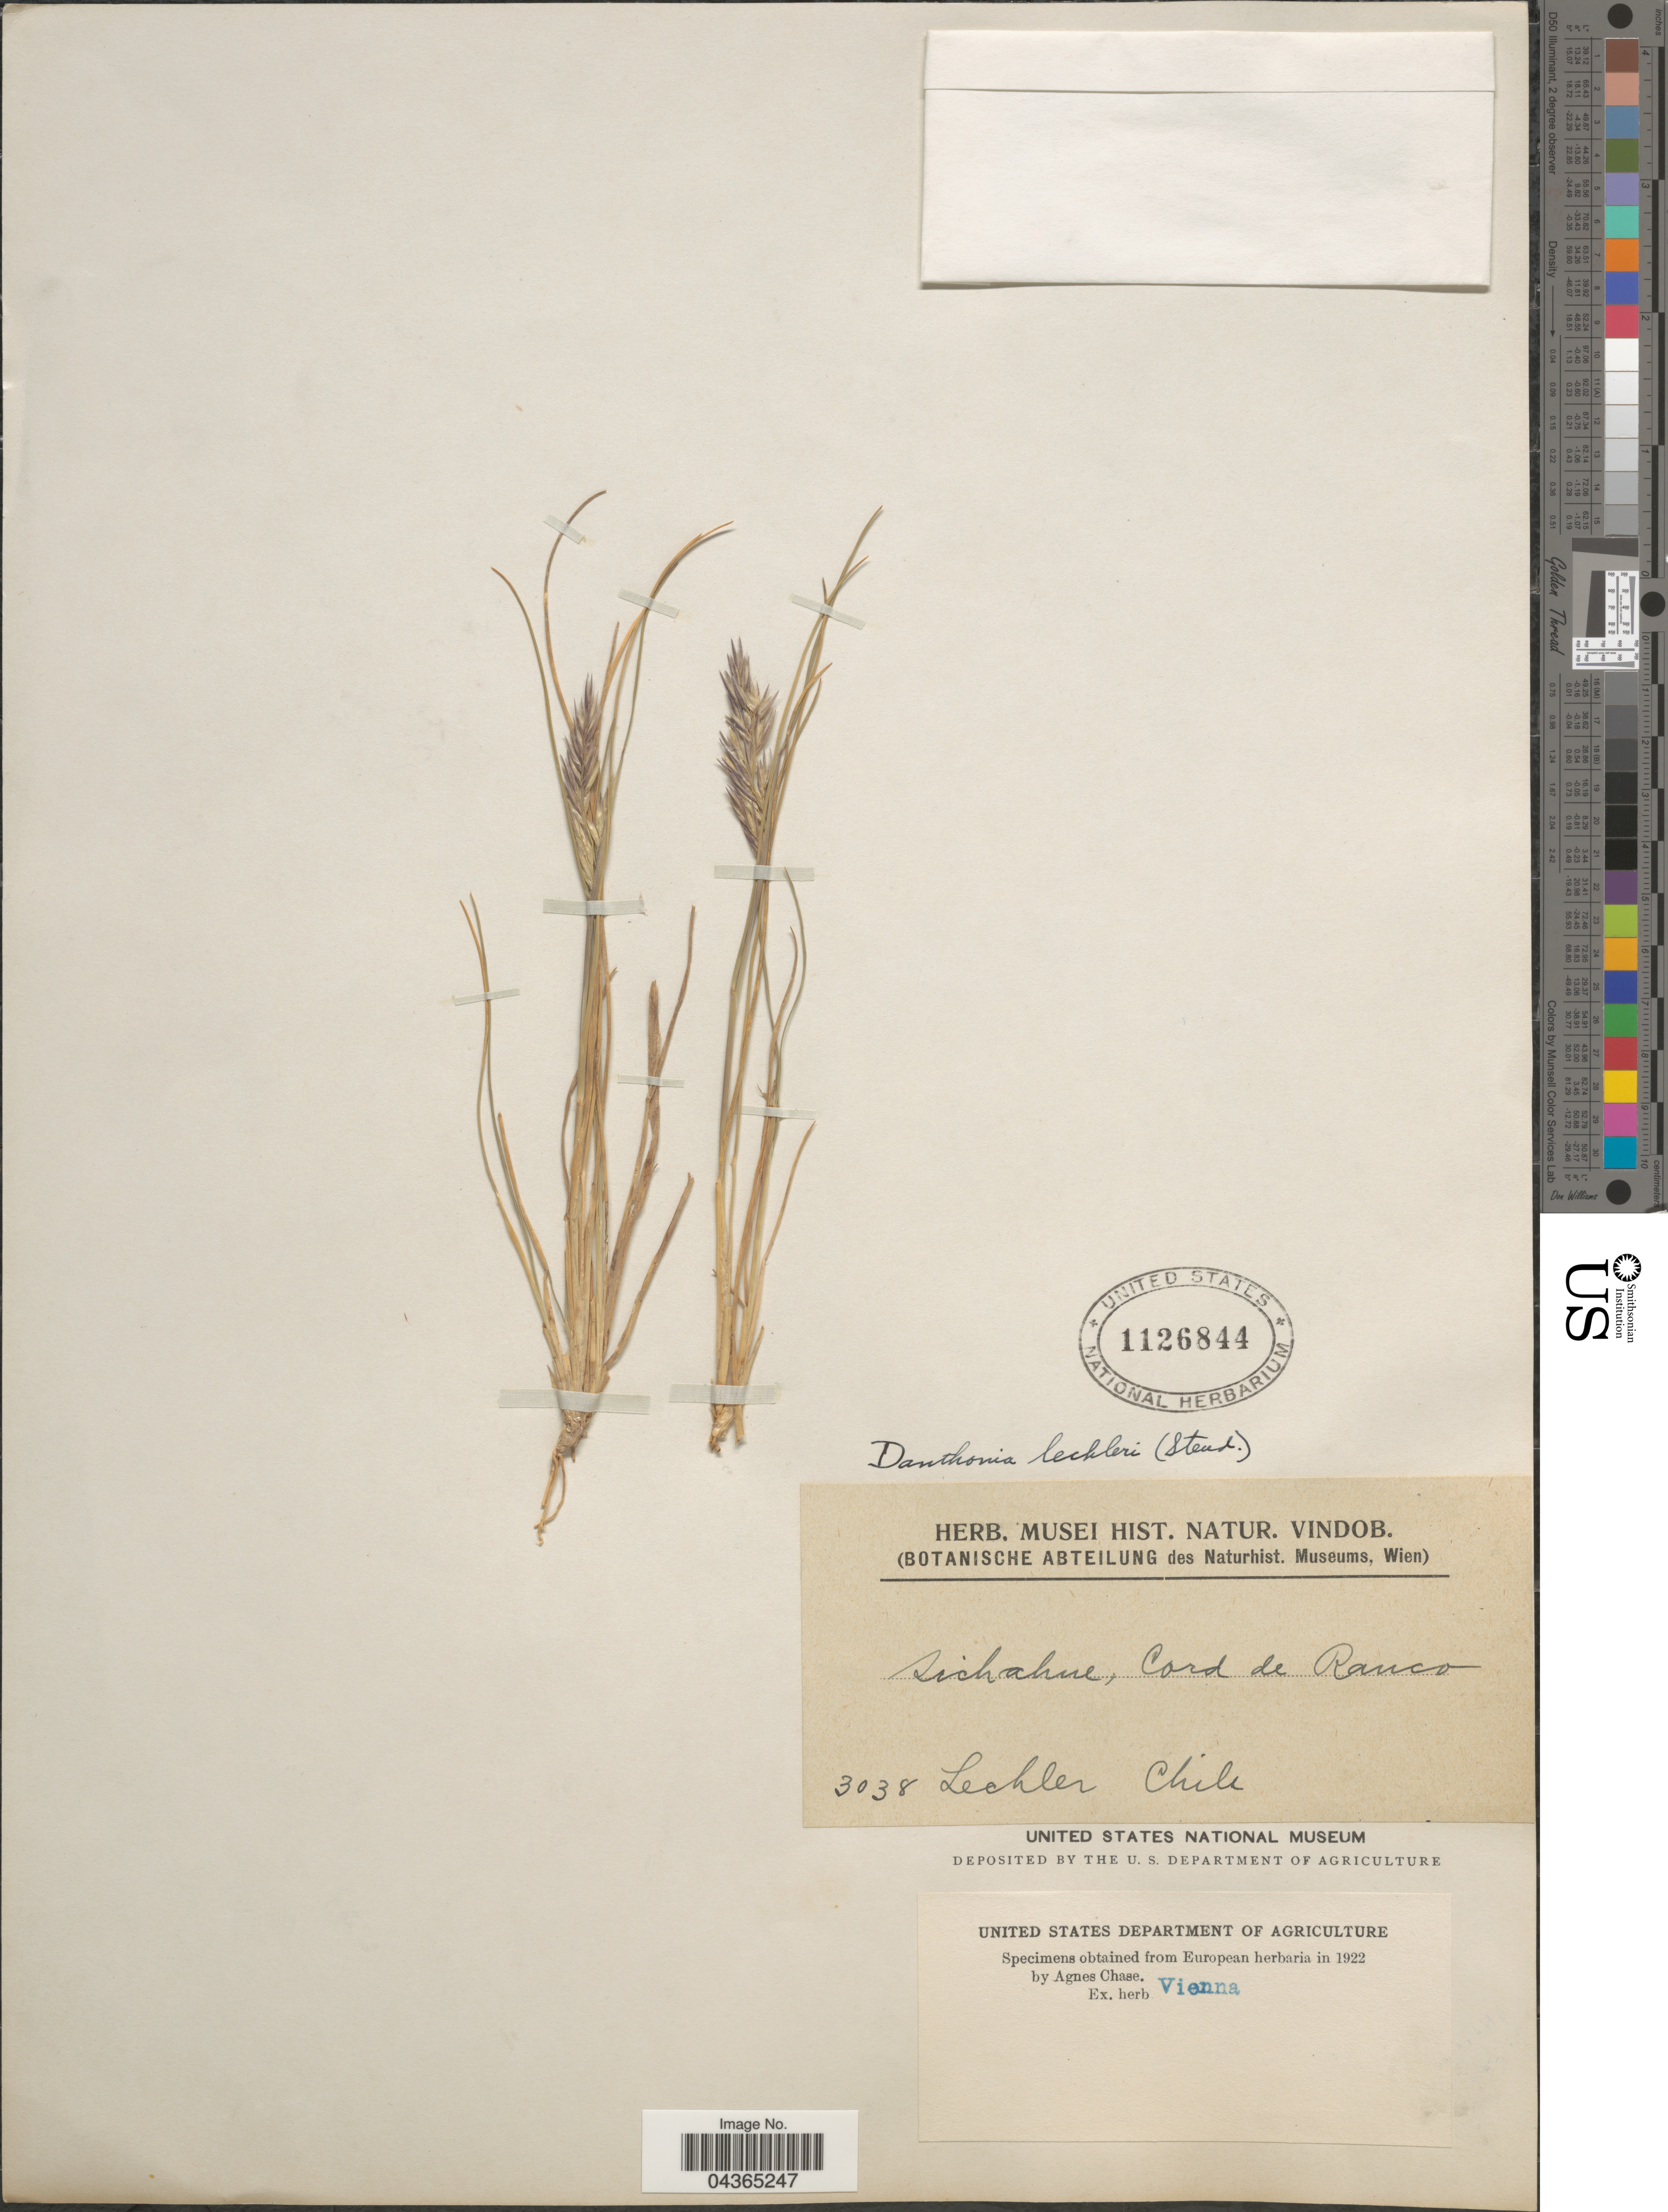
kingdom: Plantae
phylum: Tracheophyta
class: Liliopsida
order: Poales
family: Poaceae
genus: Rytidosperma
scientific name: Rytidosperma lechleri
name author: Steud.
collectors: -. Lechler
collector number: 3038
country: Chile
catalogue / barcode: US 1126844